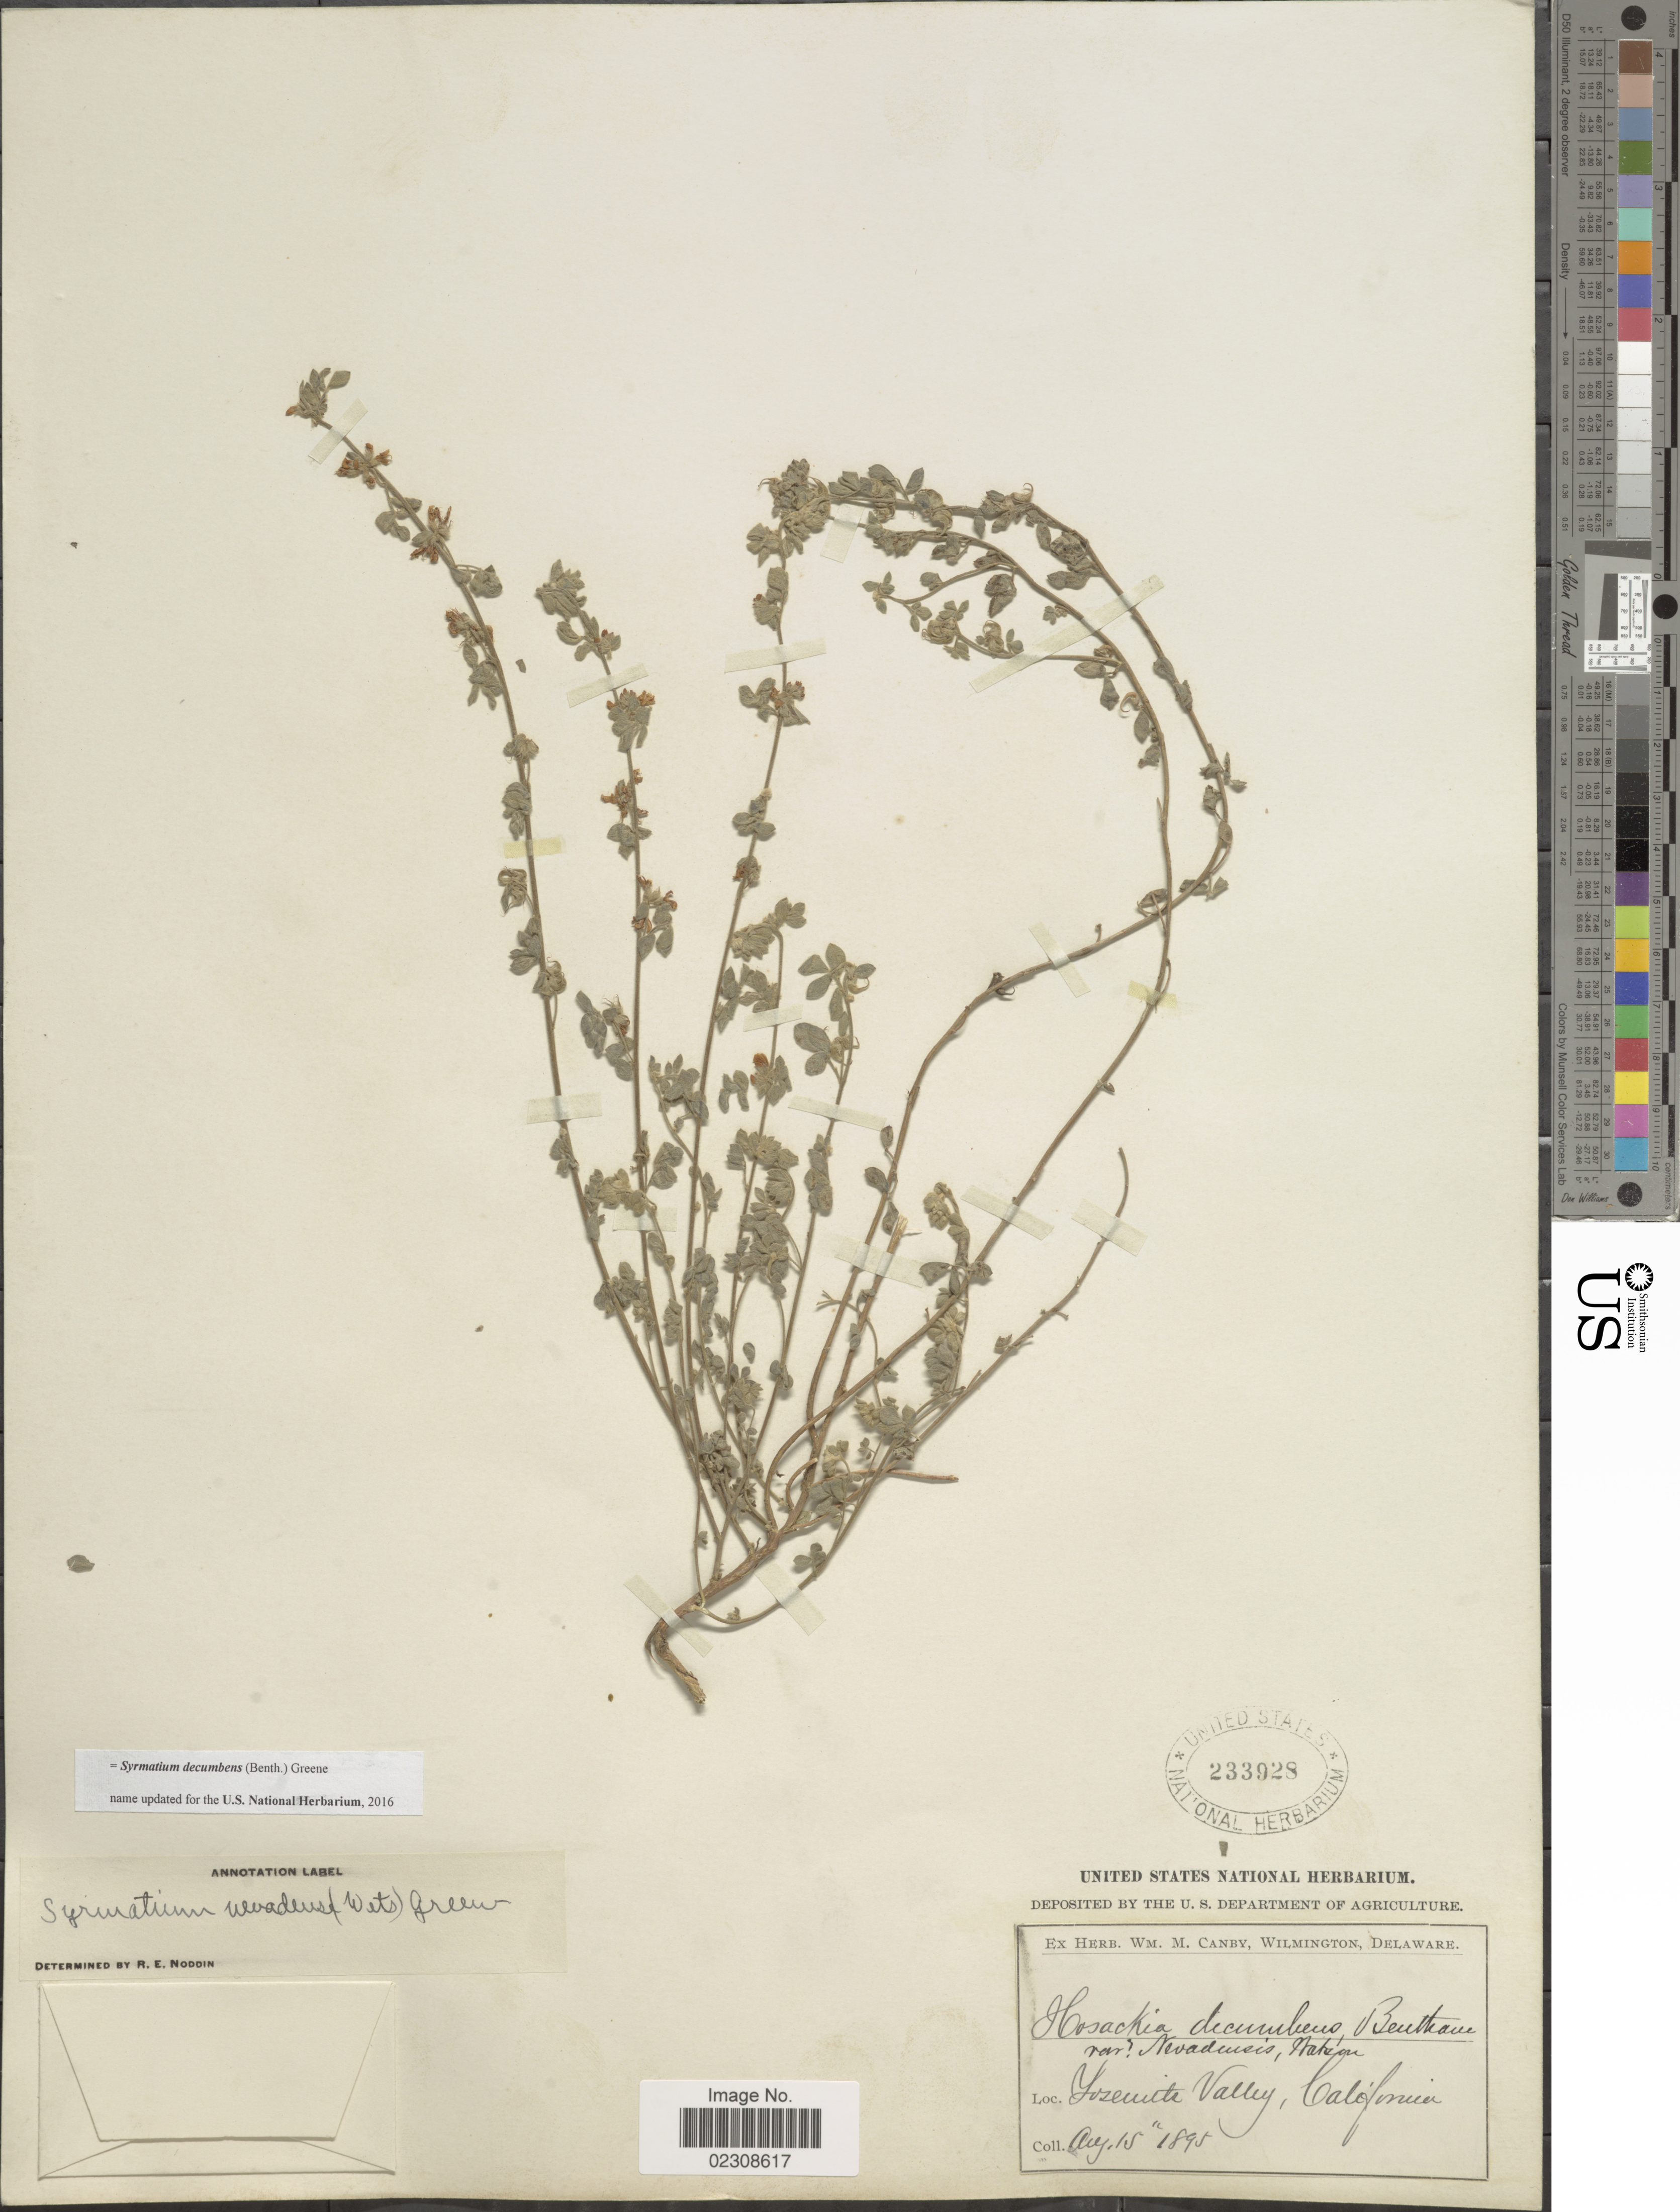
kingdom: Plantae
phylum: Tracheophyta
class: Magnoliopsida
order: Fabales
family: Fabaceae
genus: Syrmatium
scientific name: Syrmatium decumbens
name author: (Benth.) Greene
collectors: ex herb. W.M. Canby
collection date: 1895-08-15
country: United States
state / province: California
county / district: Mariposa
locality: Yosemite Valley.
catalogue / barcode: US 233928